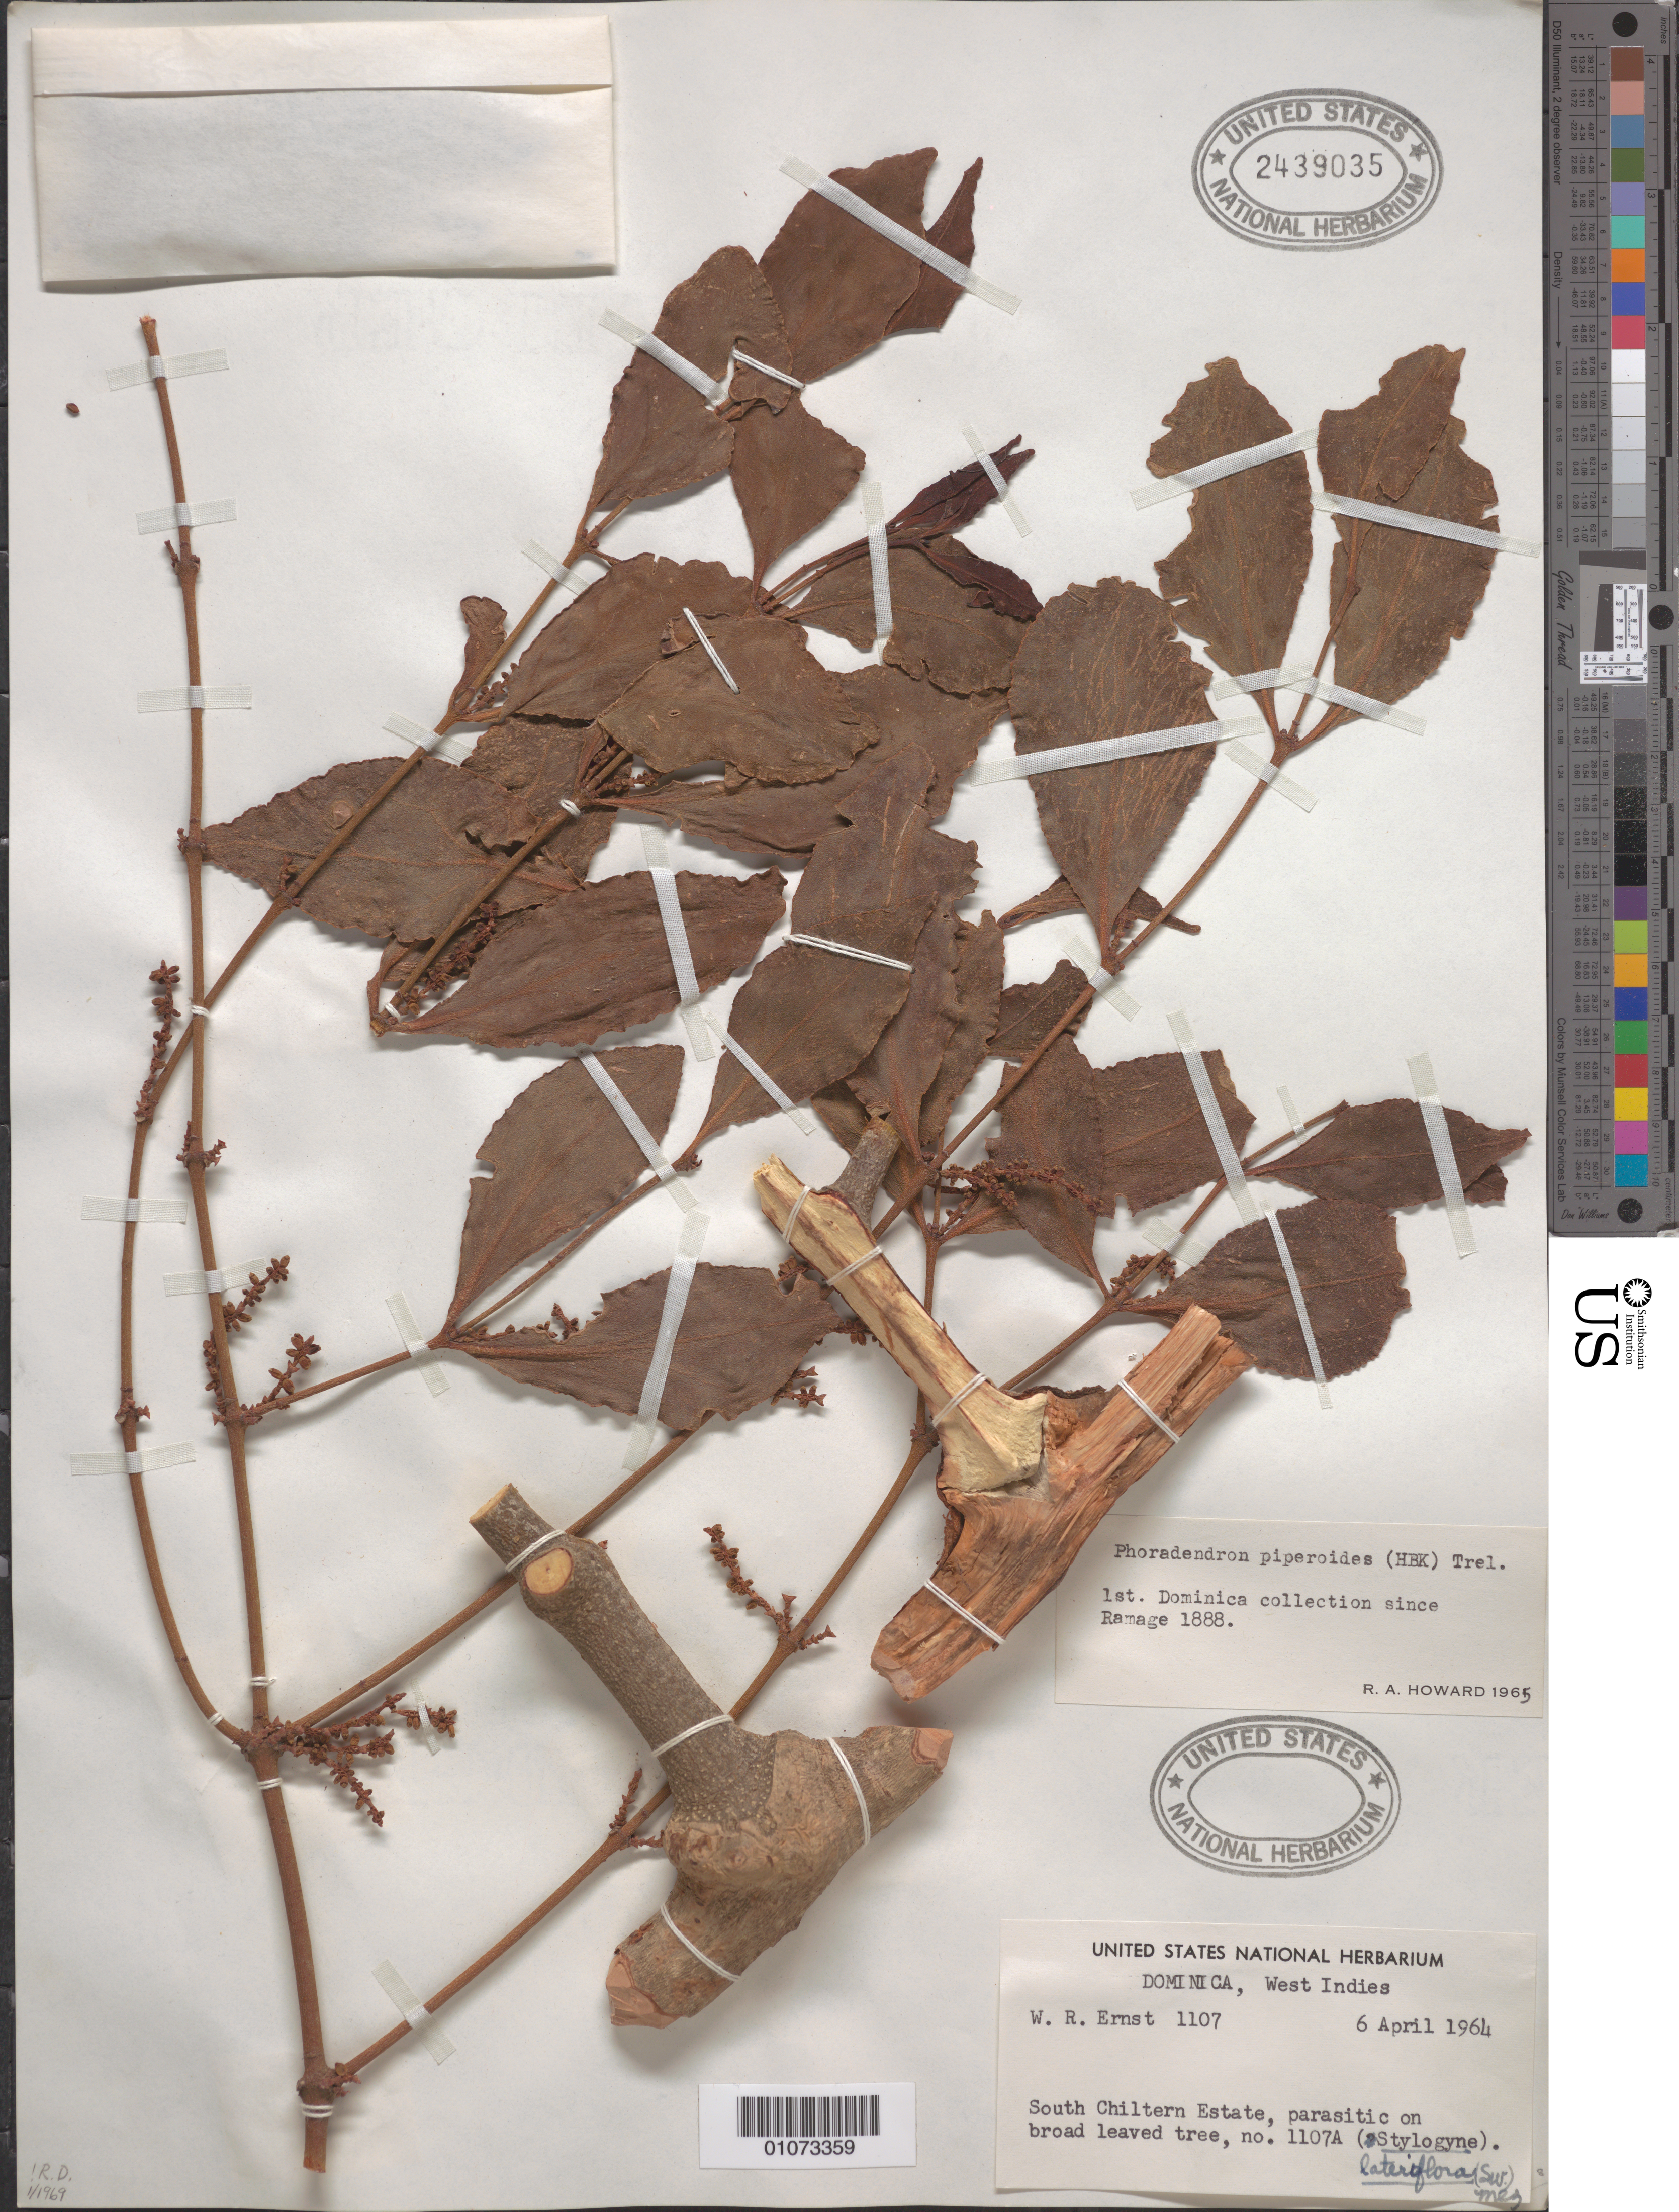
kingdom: Plantae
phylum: Tracheophyta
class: Magnoliopsida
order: Santalales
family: Viscaceae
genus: Phoradendron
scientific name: Phoradendron piperoides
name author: (Kunth) Trel.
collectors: W. R. Ernst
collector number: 1107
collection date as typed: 06 Apr 1964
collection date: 1964-04-06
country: Dominica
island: Dominica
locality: South Ciltern Estate.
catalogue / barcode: US 2439035